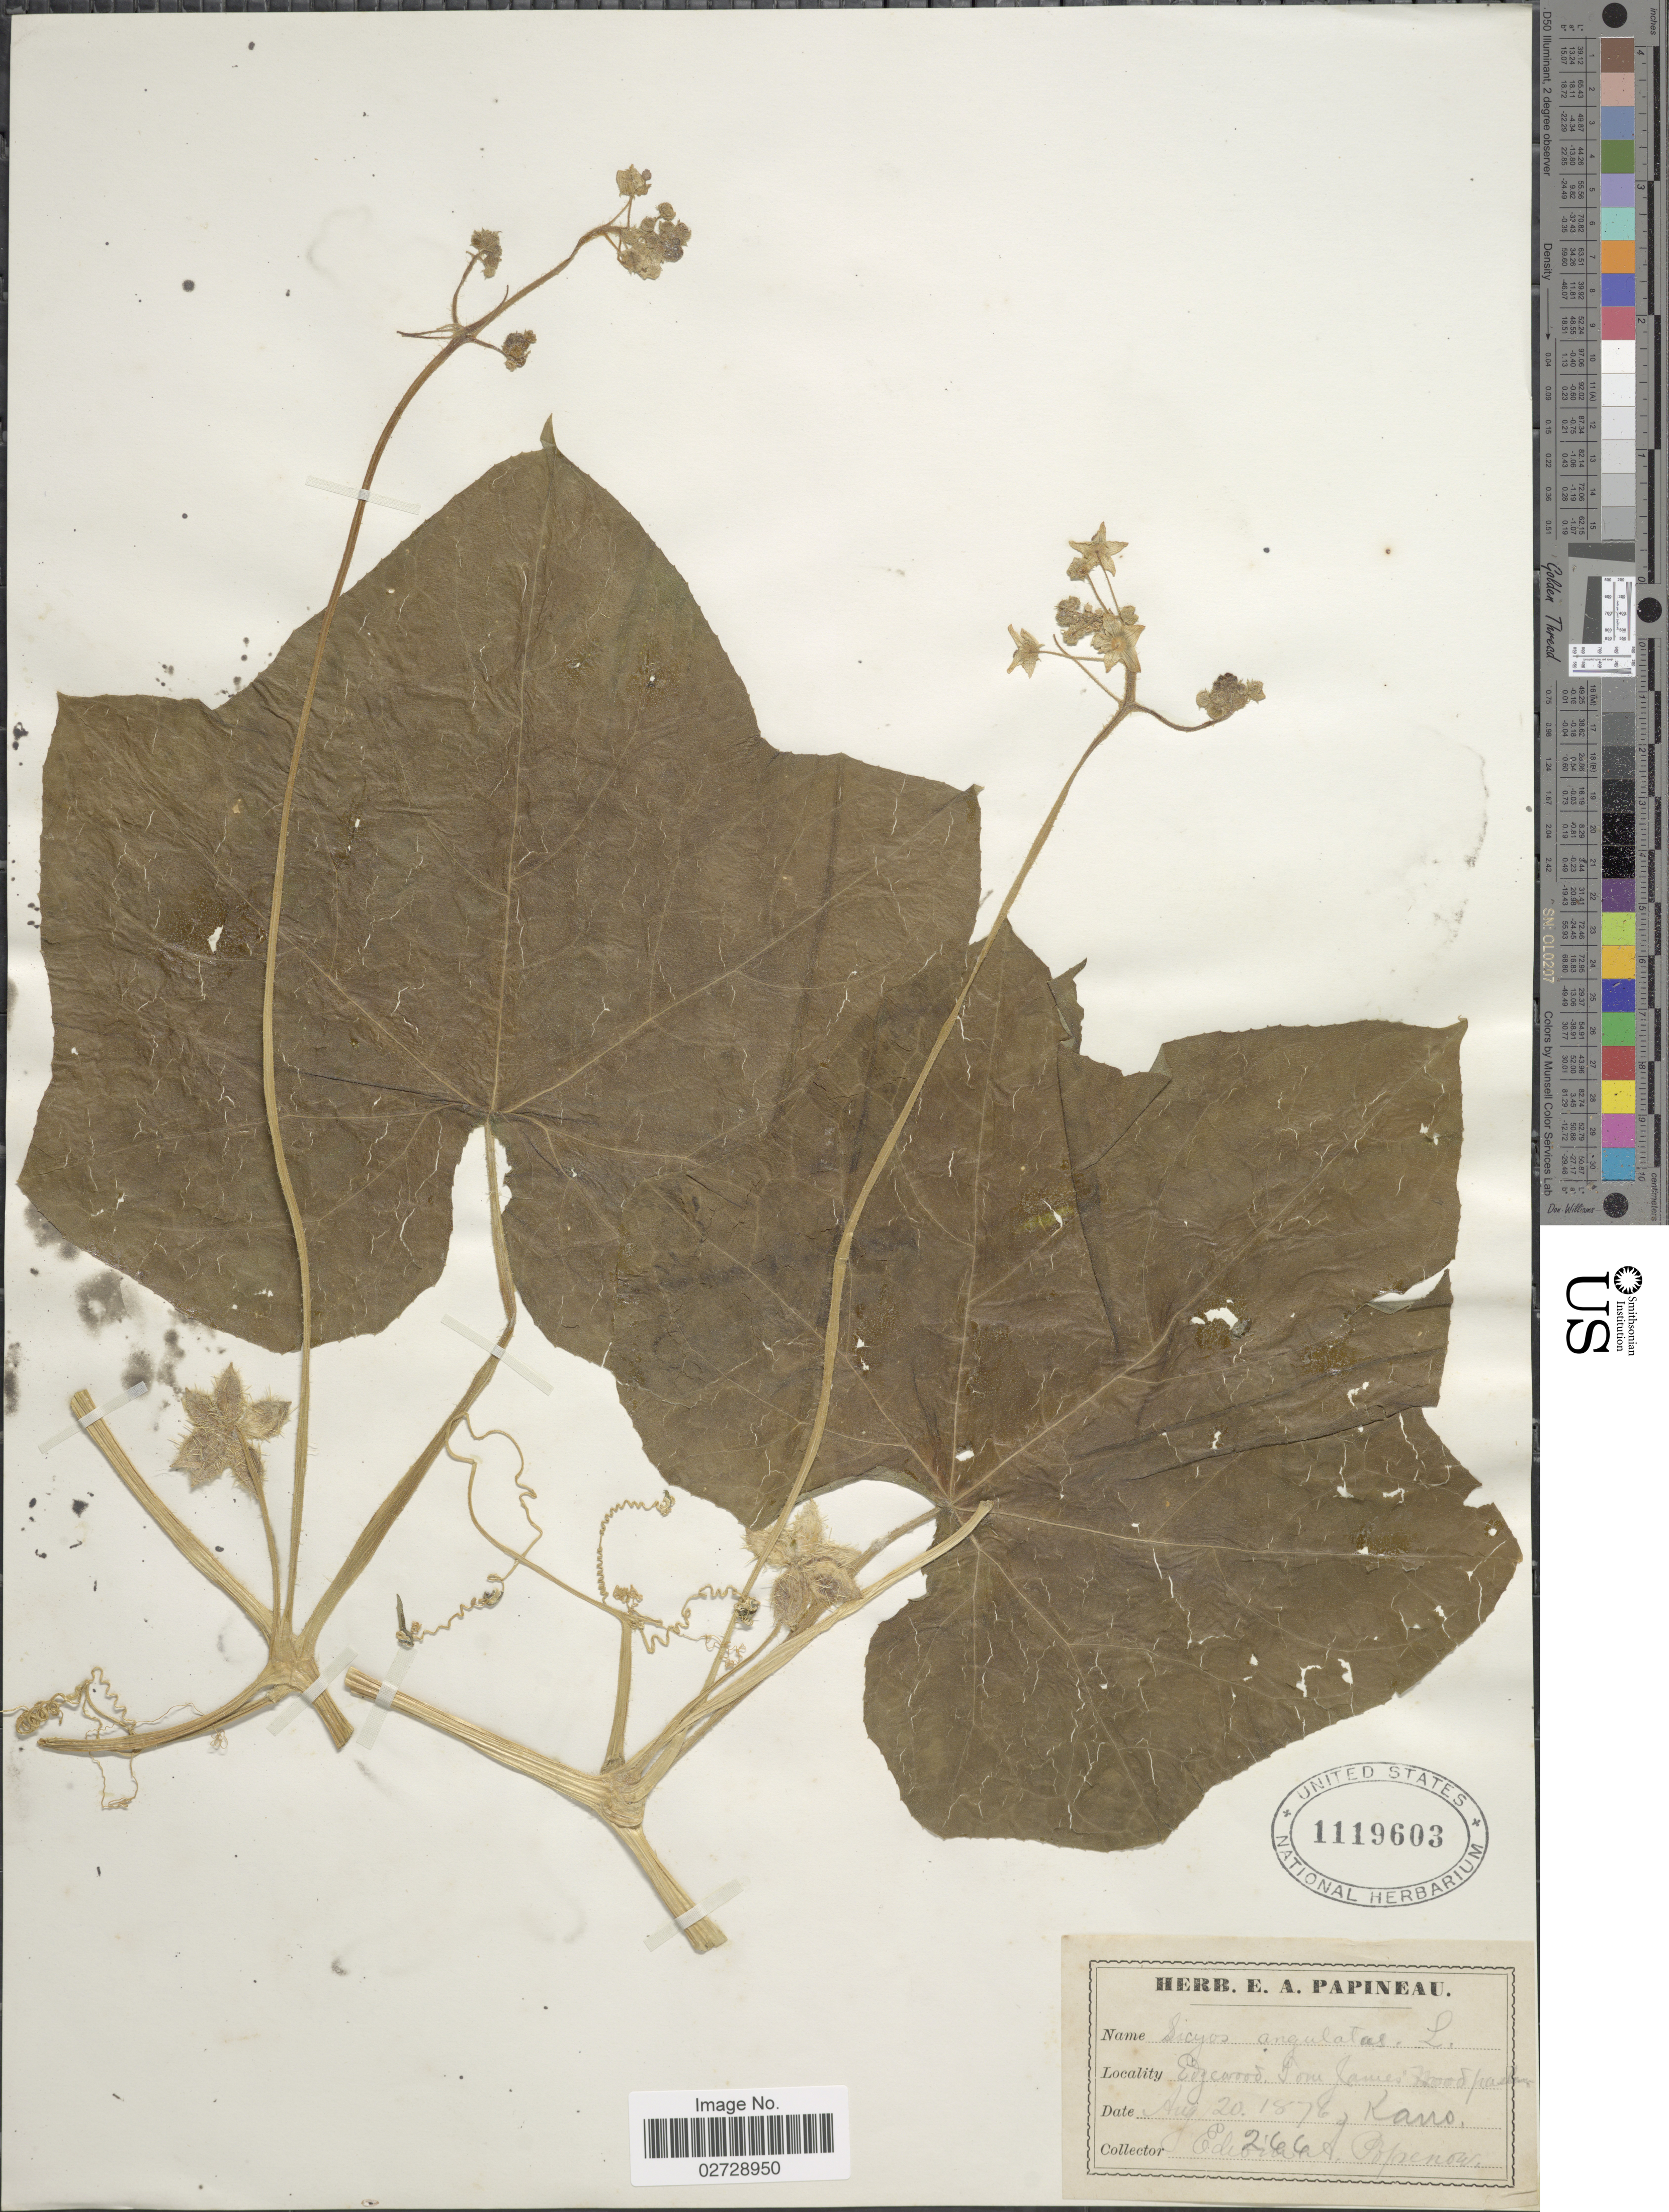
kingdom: Plantae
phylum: Tracheophyta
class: Magnoliopsida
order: Cucurbitales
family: Cucurbitaceae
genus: Sicyos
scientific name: Sicyos angulatus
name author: L.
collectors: E. Papineau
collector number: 266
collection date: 1876-08-20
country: United States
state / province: Kansas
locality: Edgewood Tom James.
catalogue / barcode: US 1119603